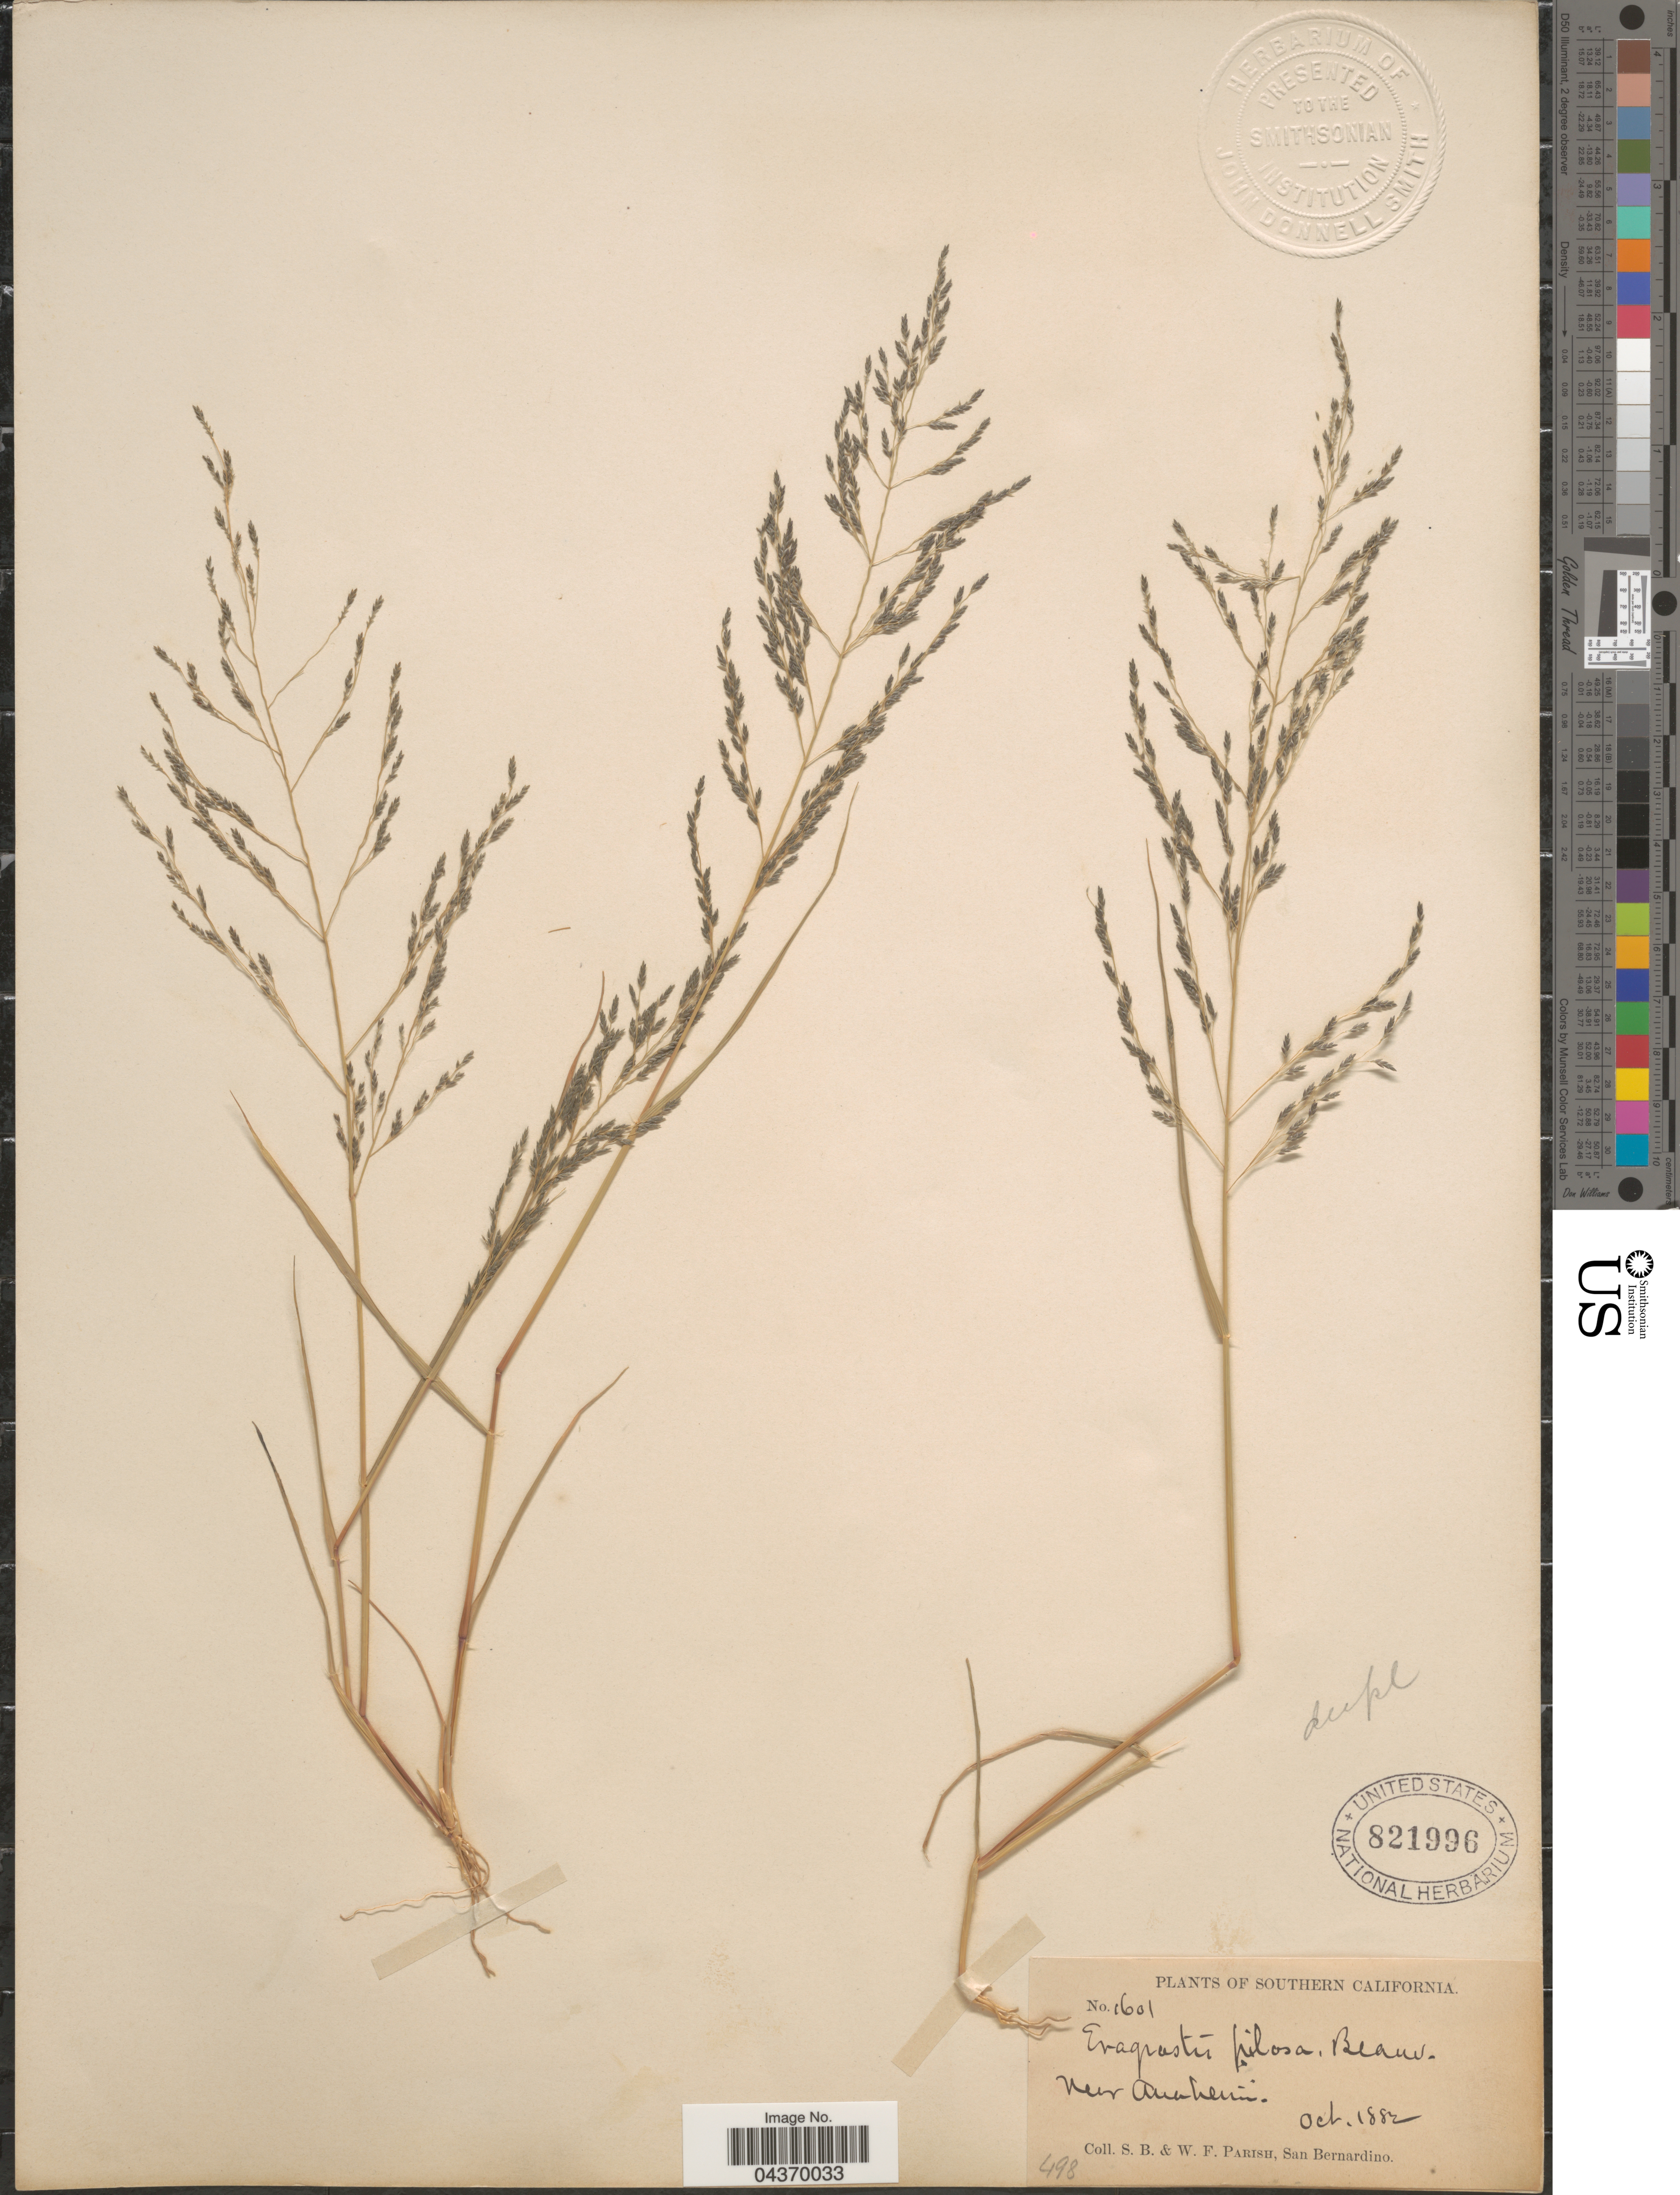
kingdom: Plantae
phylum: Tracheophyta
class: Liliopsida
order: Poales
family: Poaceae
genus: Eragrostis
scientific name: Eragrostis pectinacea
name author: (Michx.) Nees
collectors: S. B. Parish & W. F. Parish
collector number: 1601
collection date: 1882-10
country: United States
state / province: California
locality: Southern California. Near Anaheim.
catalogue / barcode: US 821996